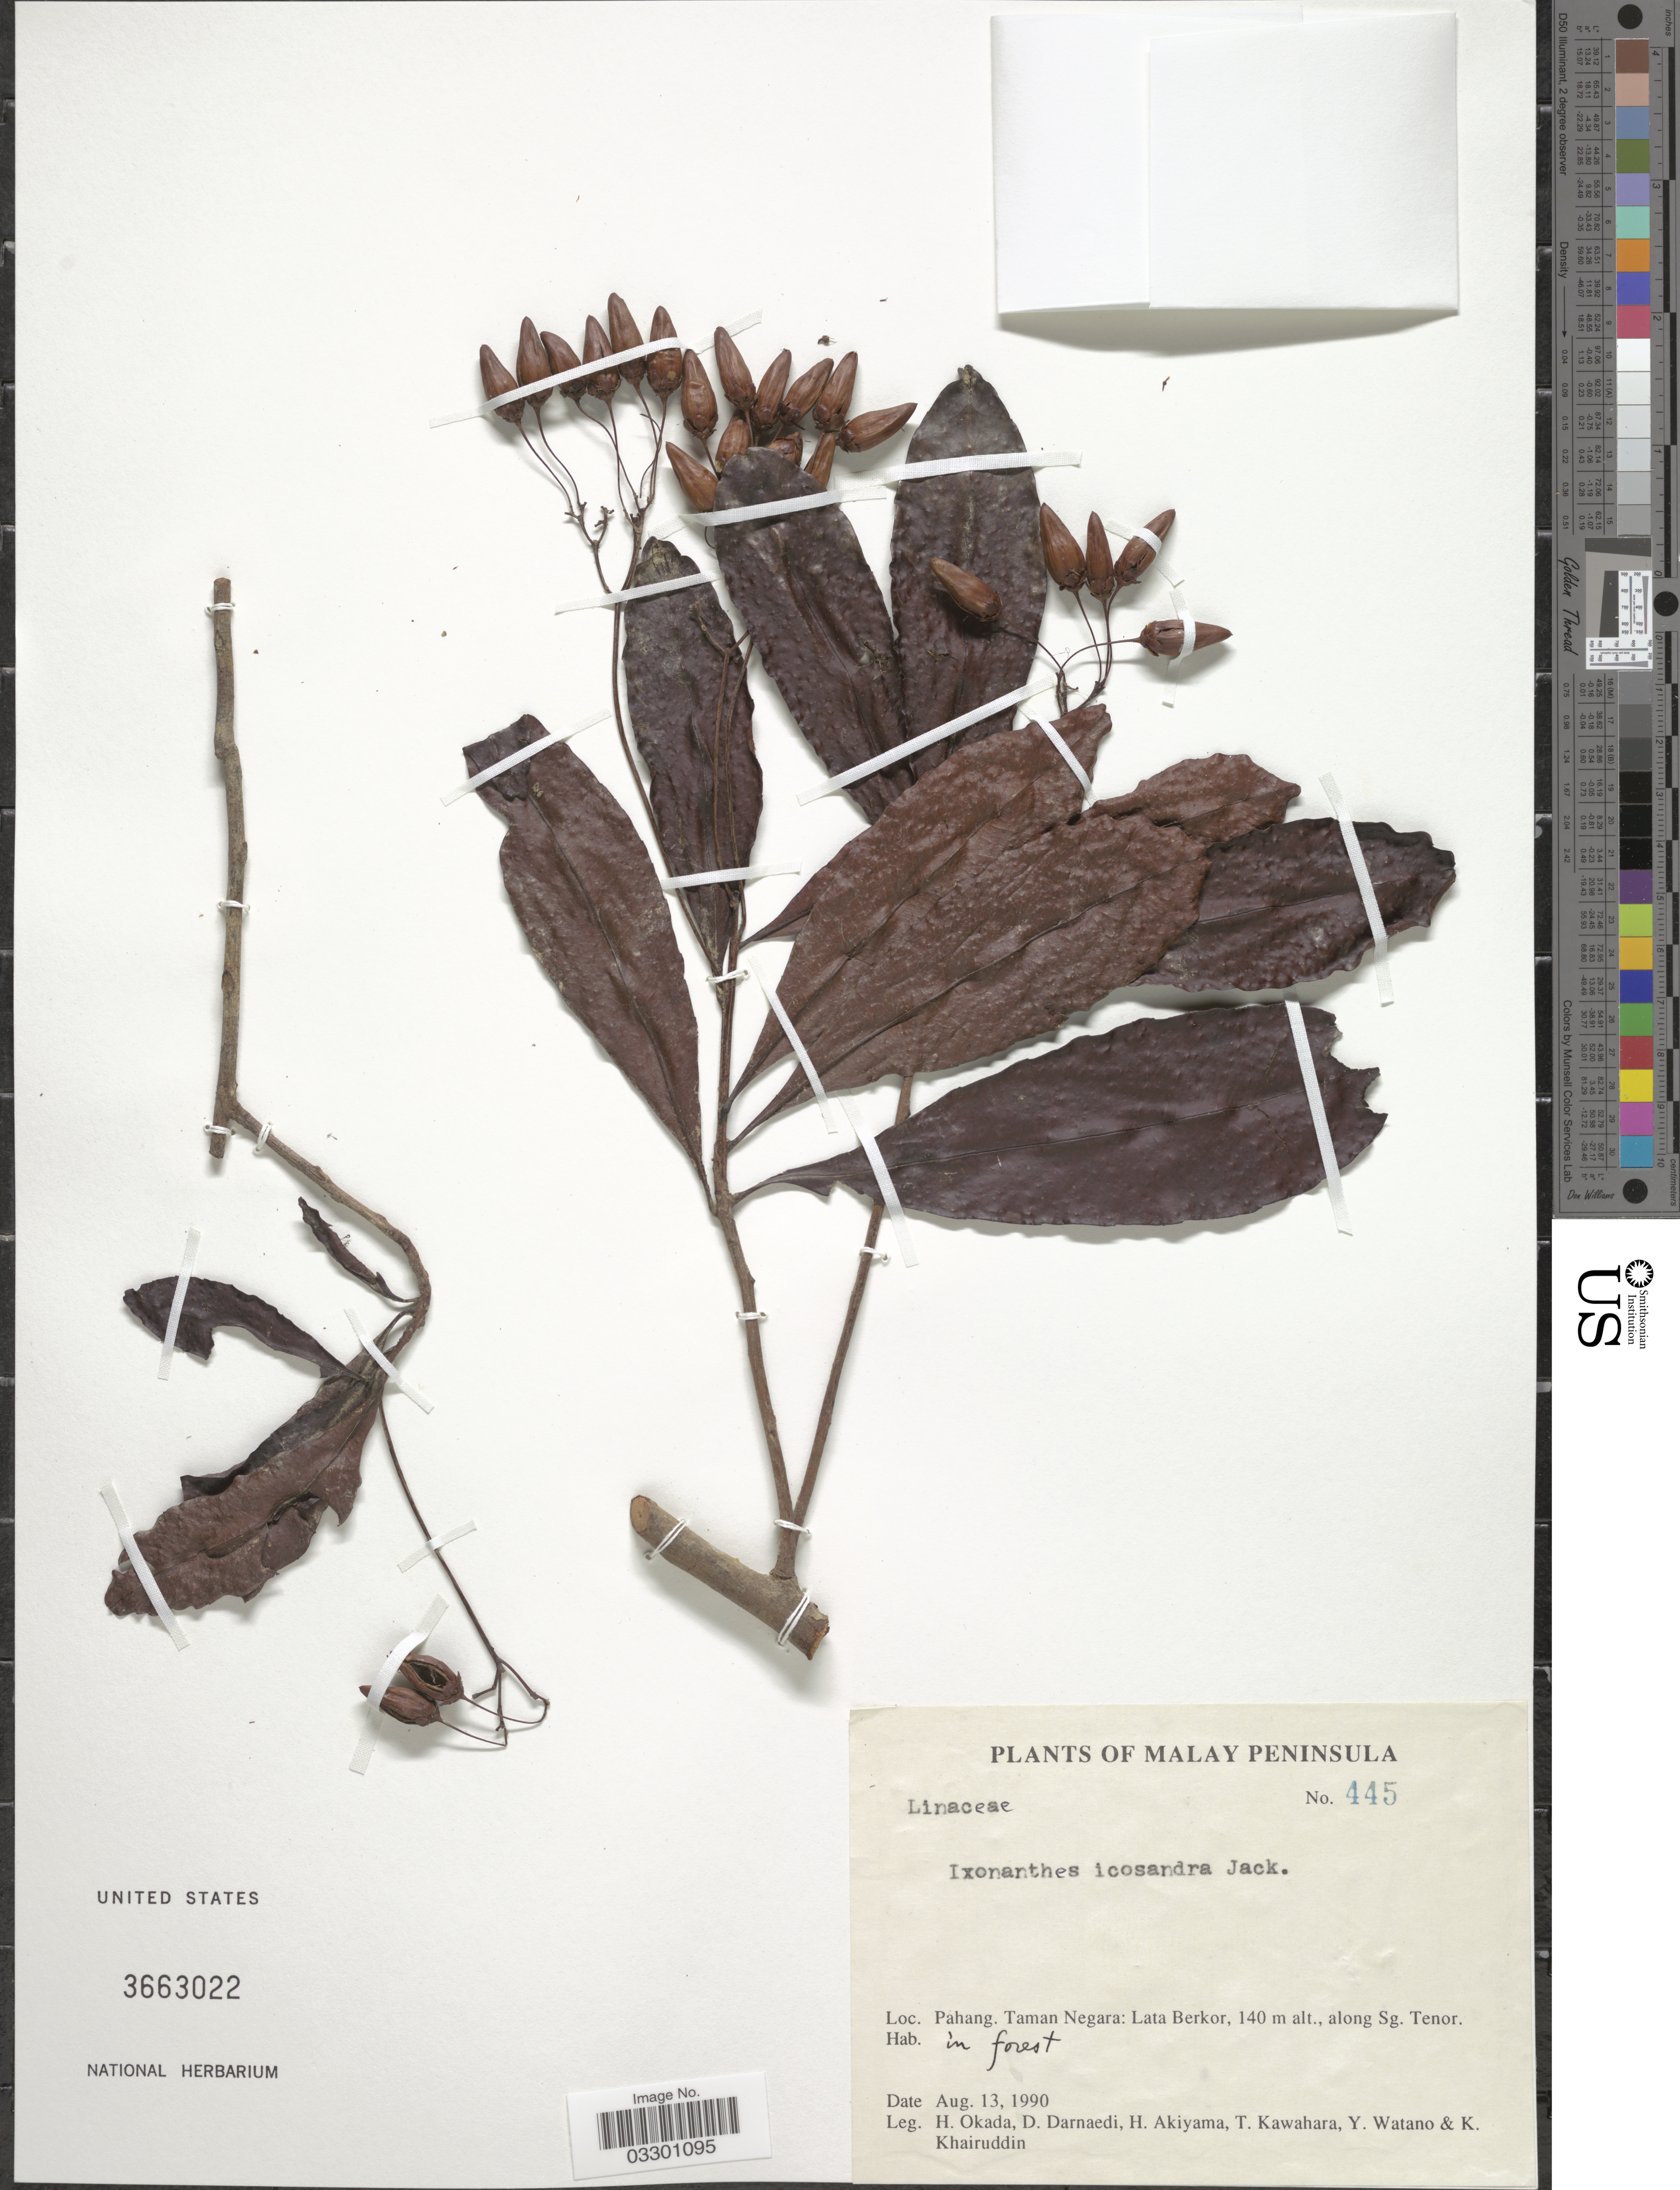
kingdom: Plantae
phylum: Tracheophyta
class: Magnoliopsida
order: Malpighiales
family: Ixonanthaceae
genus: Ixonanthes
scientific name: Ixonanthes icosandra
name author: Jack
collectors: H. Okada, D. Darnaedi, H. Akiyama, T. Kawahara & et al.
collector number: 445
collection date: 1990-08-13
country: Malaysia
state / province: Pahang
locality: Malay Peninsula. Taman Negara: Lata Berkor, along Sg. Tenor.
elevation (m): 140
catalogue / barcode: US 3663022